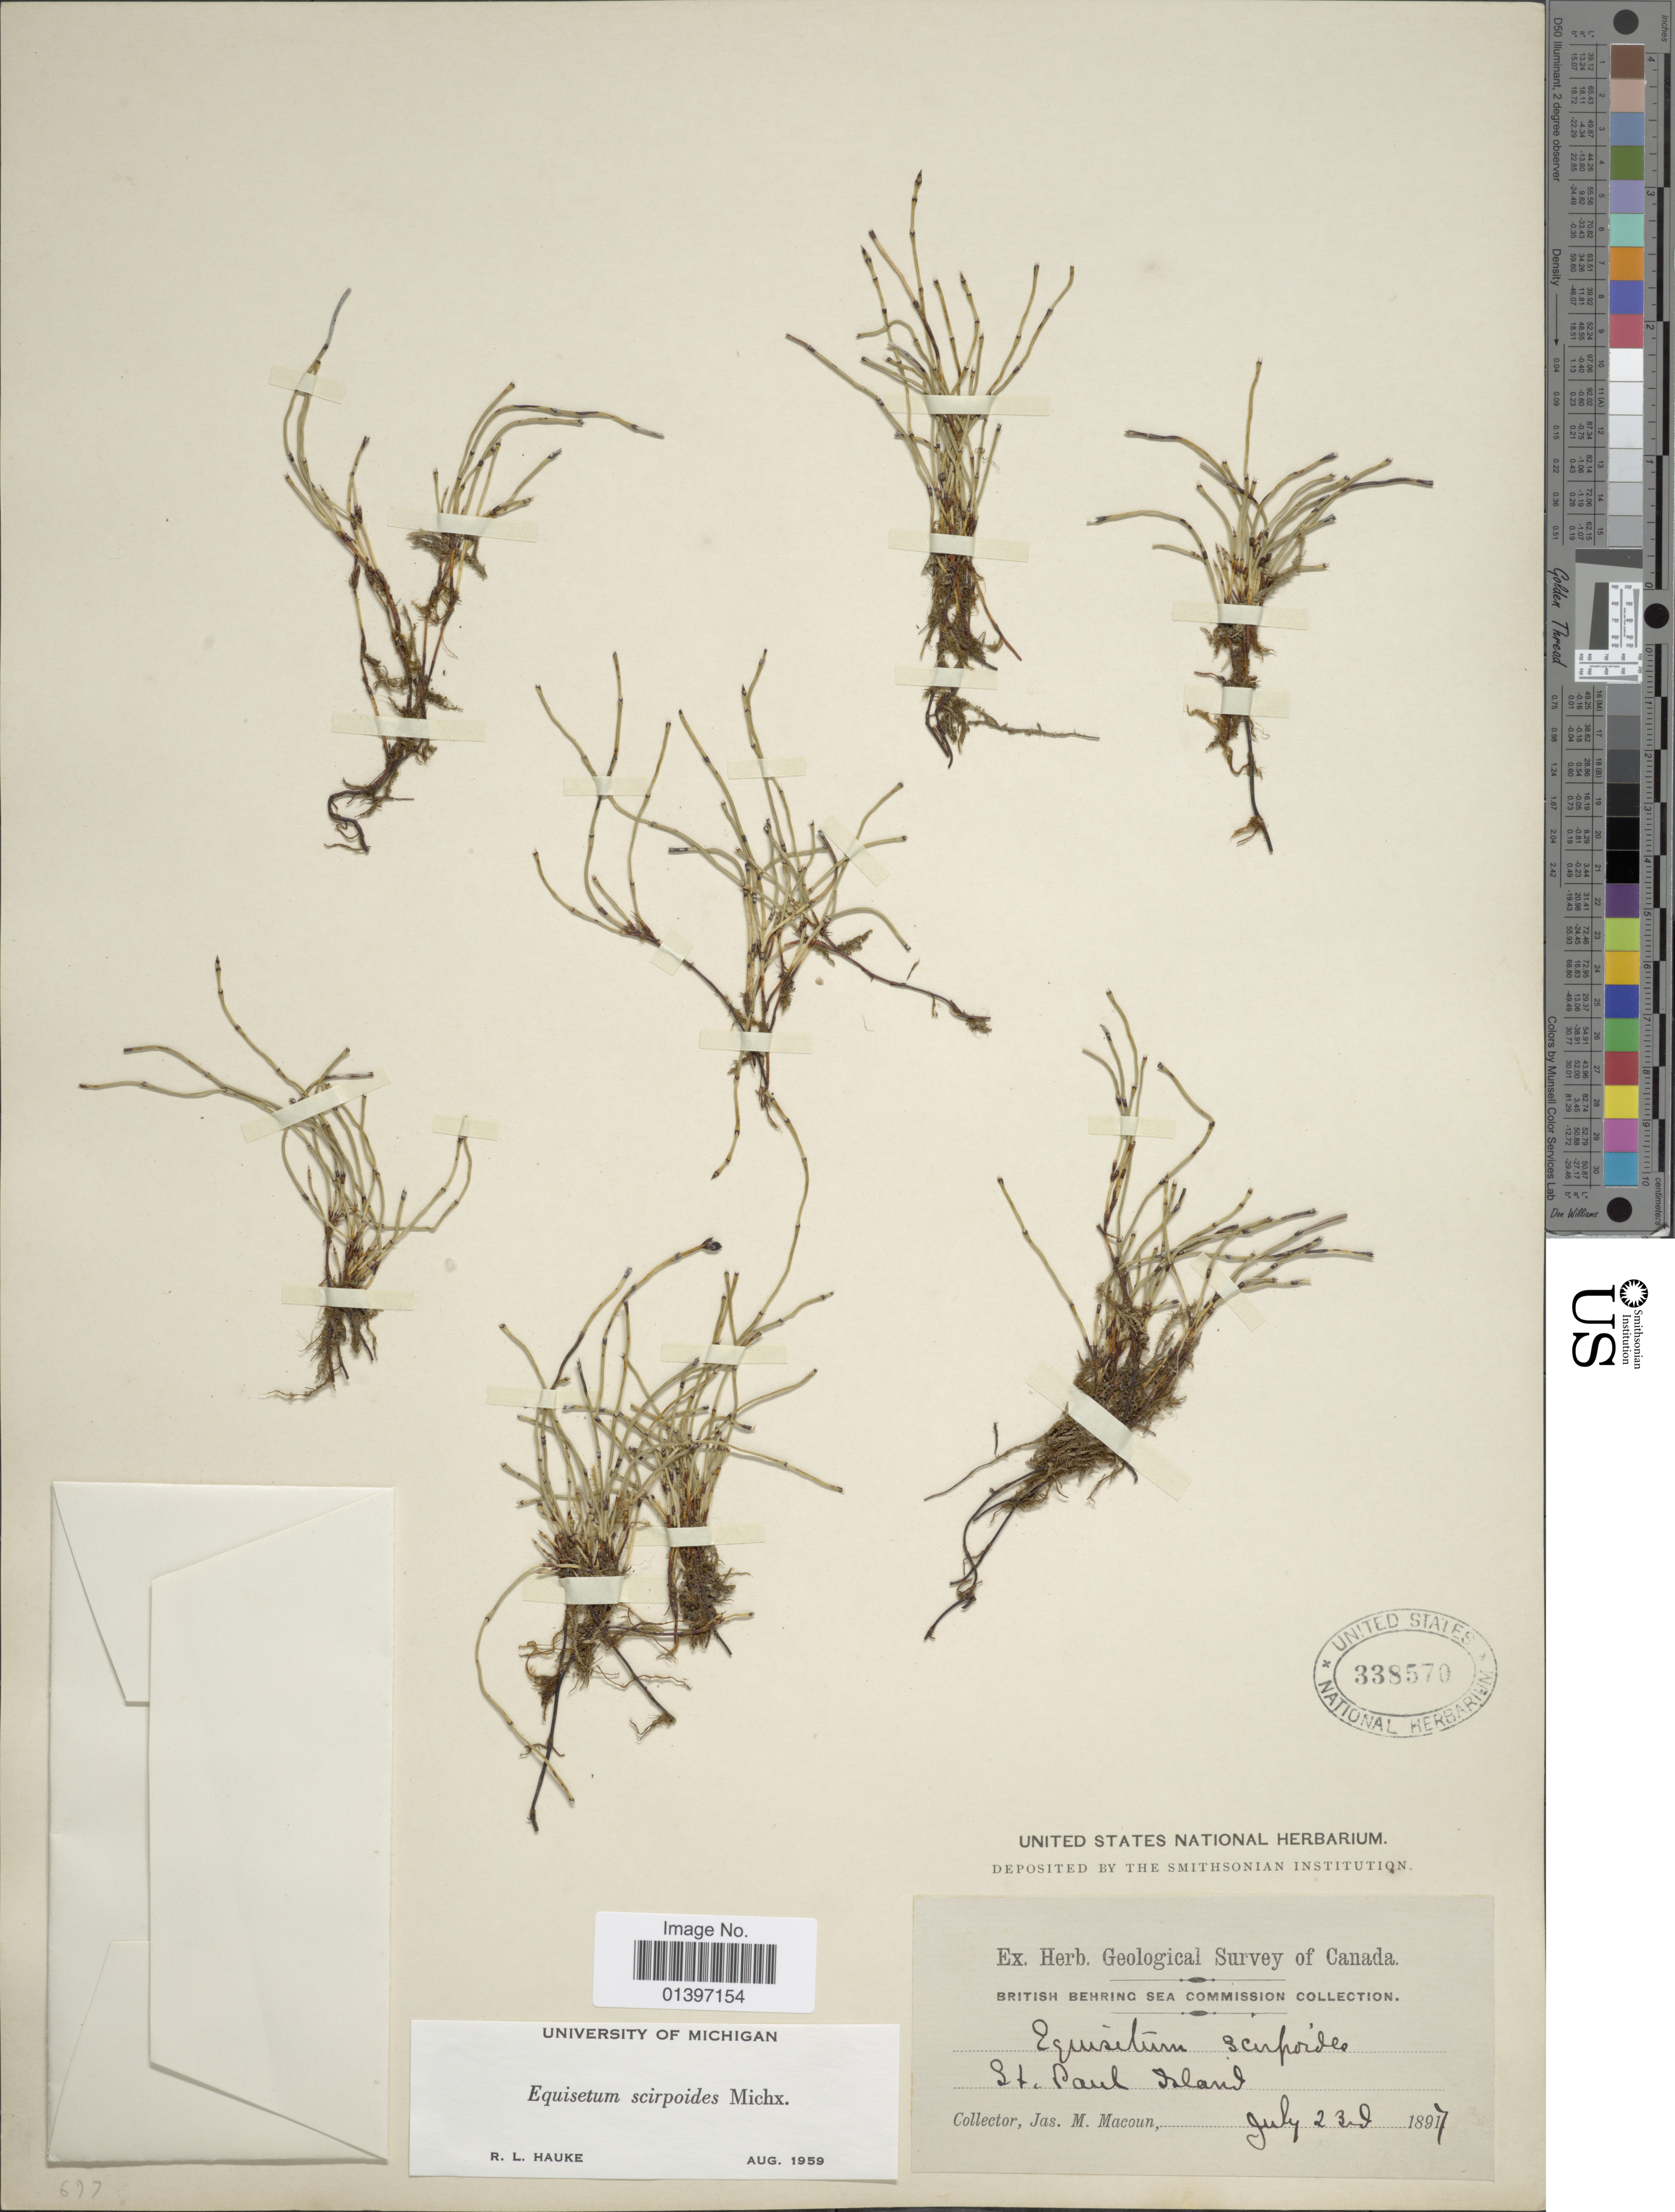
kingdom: Plantae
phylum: Tracheophyta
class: Polypodiopsida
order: Equisetales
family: Equisetaceae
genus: Equisetum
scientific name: Equisetum scirpoides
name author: Michx.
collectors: J. M. Macoun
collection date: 1897-07-23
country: United States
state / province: Alaska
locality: British Behring Sea, St. Paul Island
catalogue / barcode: US 338570